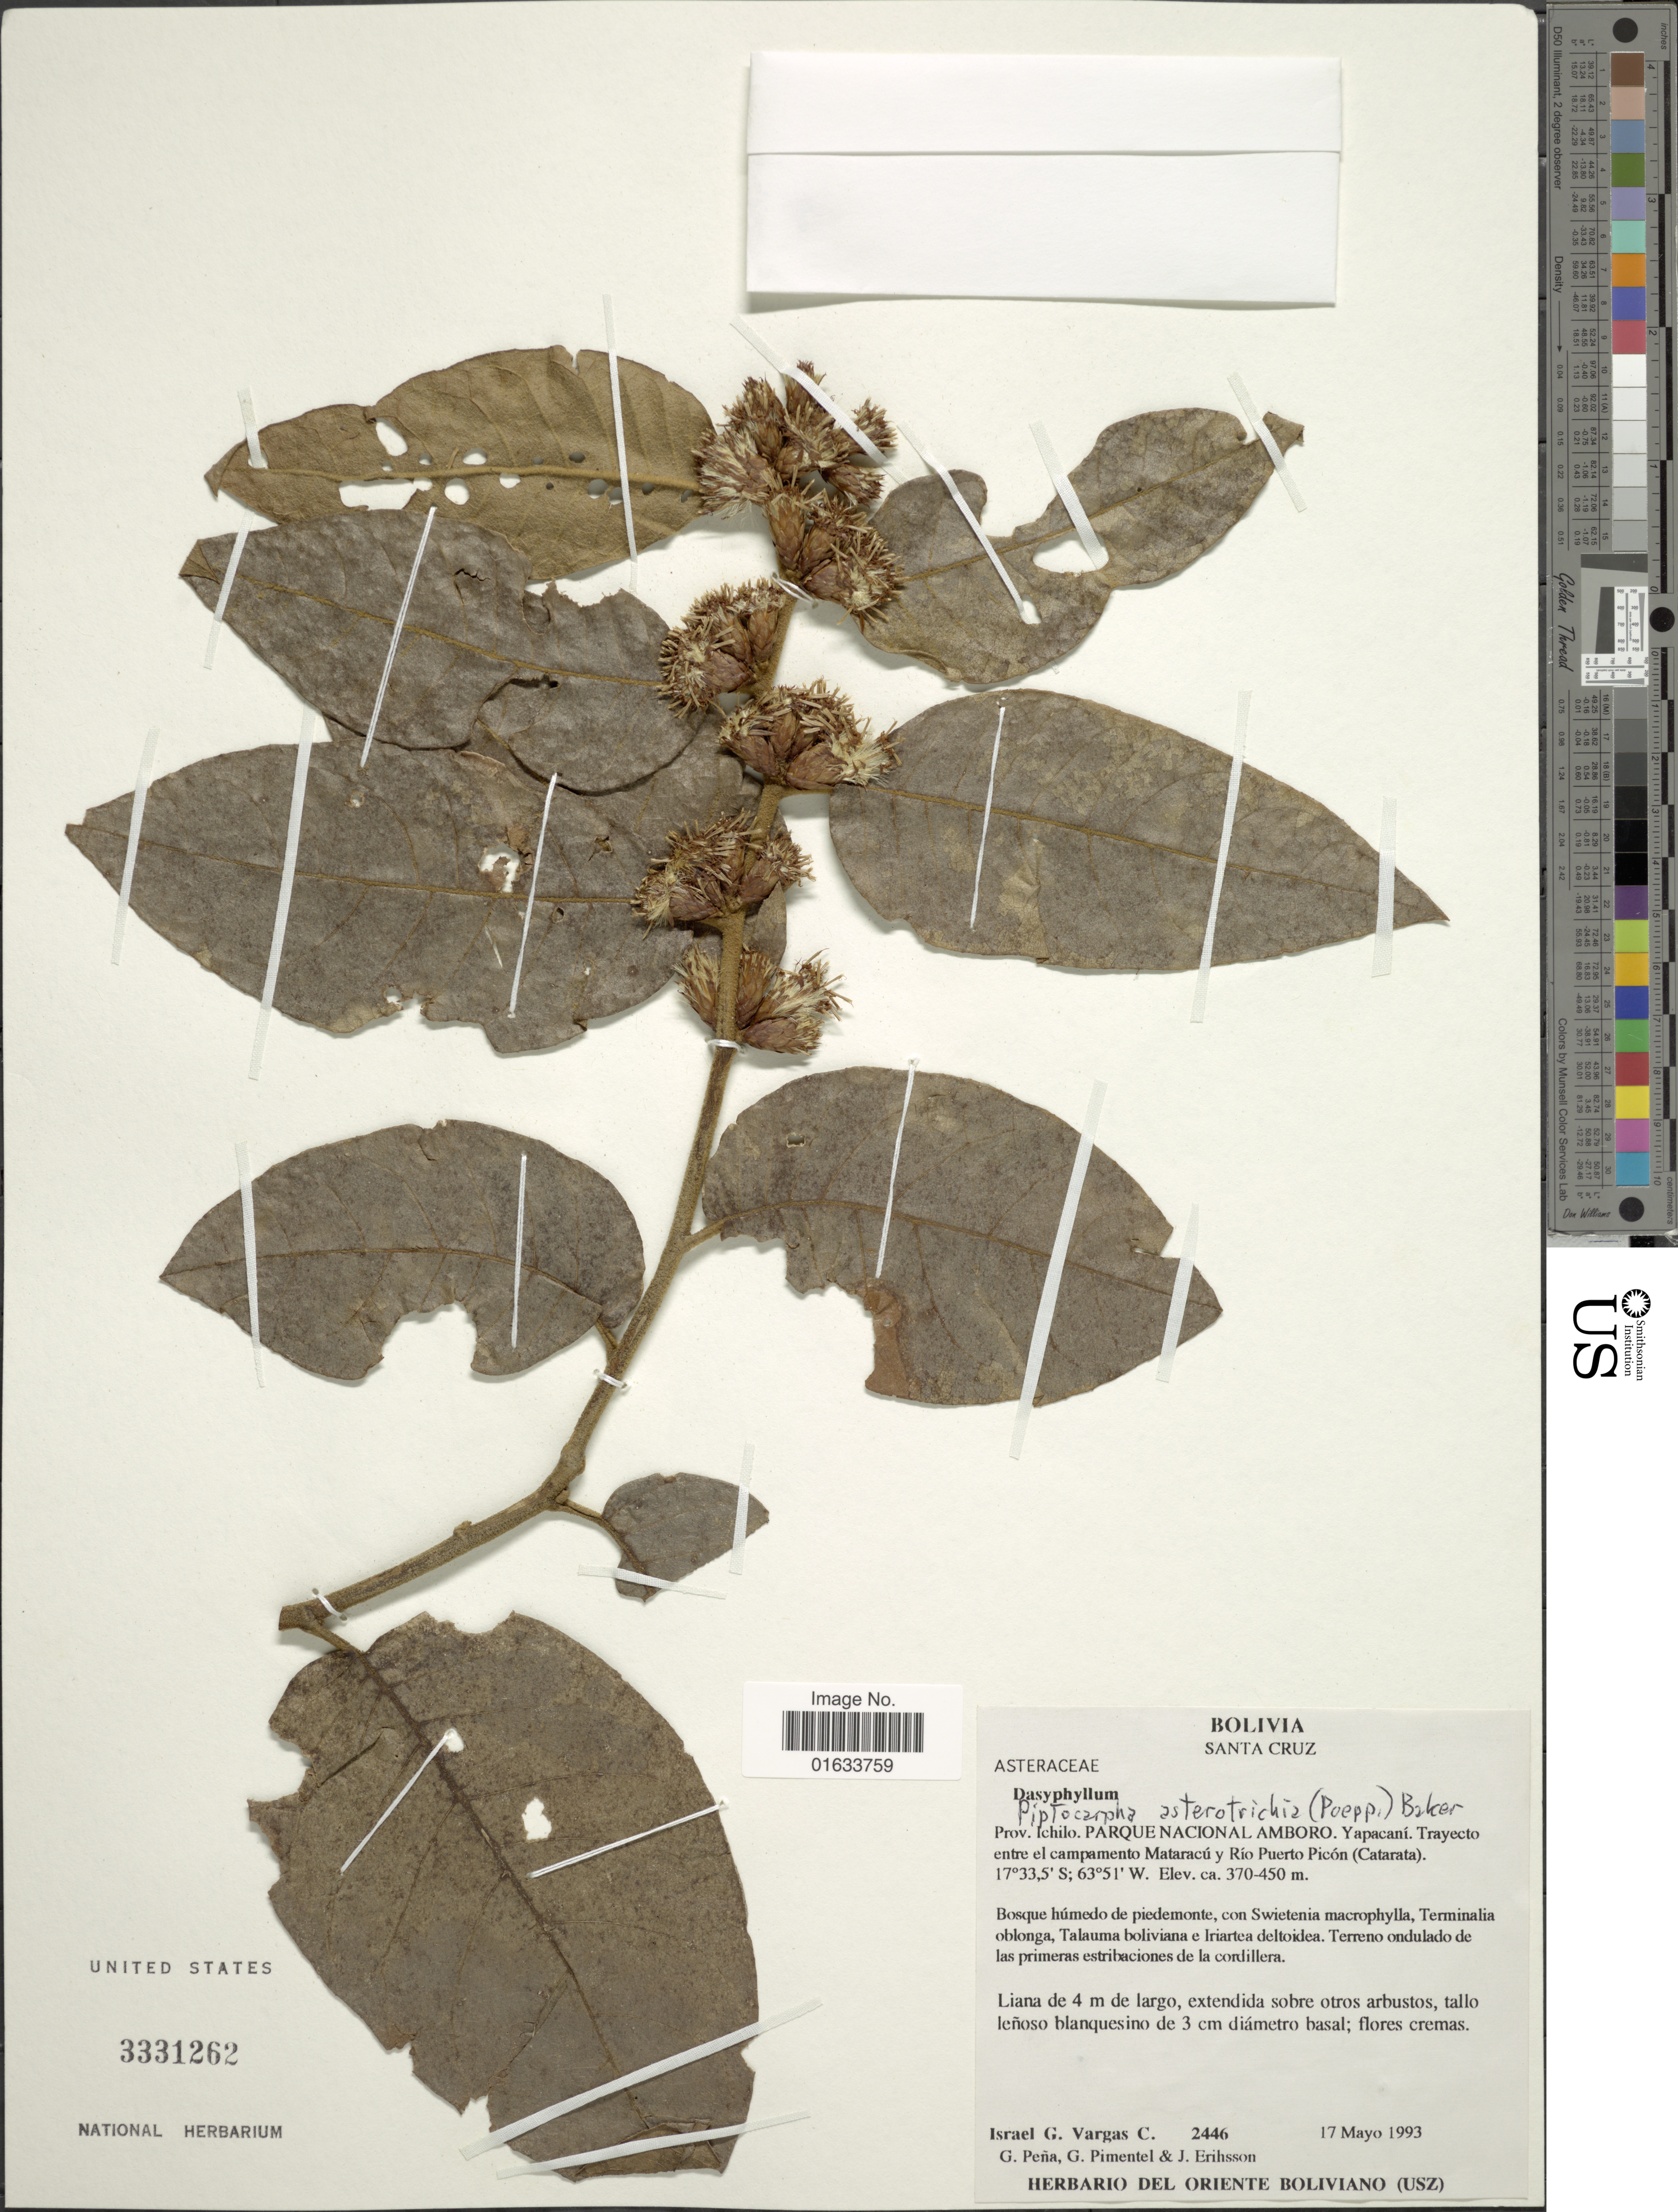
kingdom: Plantae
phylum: Tracheophyta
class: Magnoliopsida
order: Asterales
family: Asteraceae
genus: Piptocarpha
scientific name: Piptocarpha asterotrichia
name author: (Poepp.) Baker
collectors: I. G. Vargas C., G. Marielos Pena, G. Pimentel & J. Erihsson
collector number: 2446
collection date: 1993-05-17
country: Bolivia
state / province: Santa Cruz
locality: Santa Cruz. Prov. Ichilo. Parque Nacional Amboro, Yapacaní. Trayecto entre el campamento Mataracú y Río Puerto Picón (Catarata).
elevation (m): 370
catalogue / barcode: US 3331262